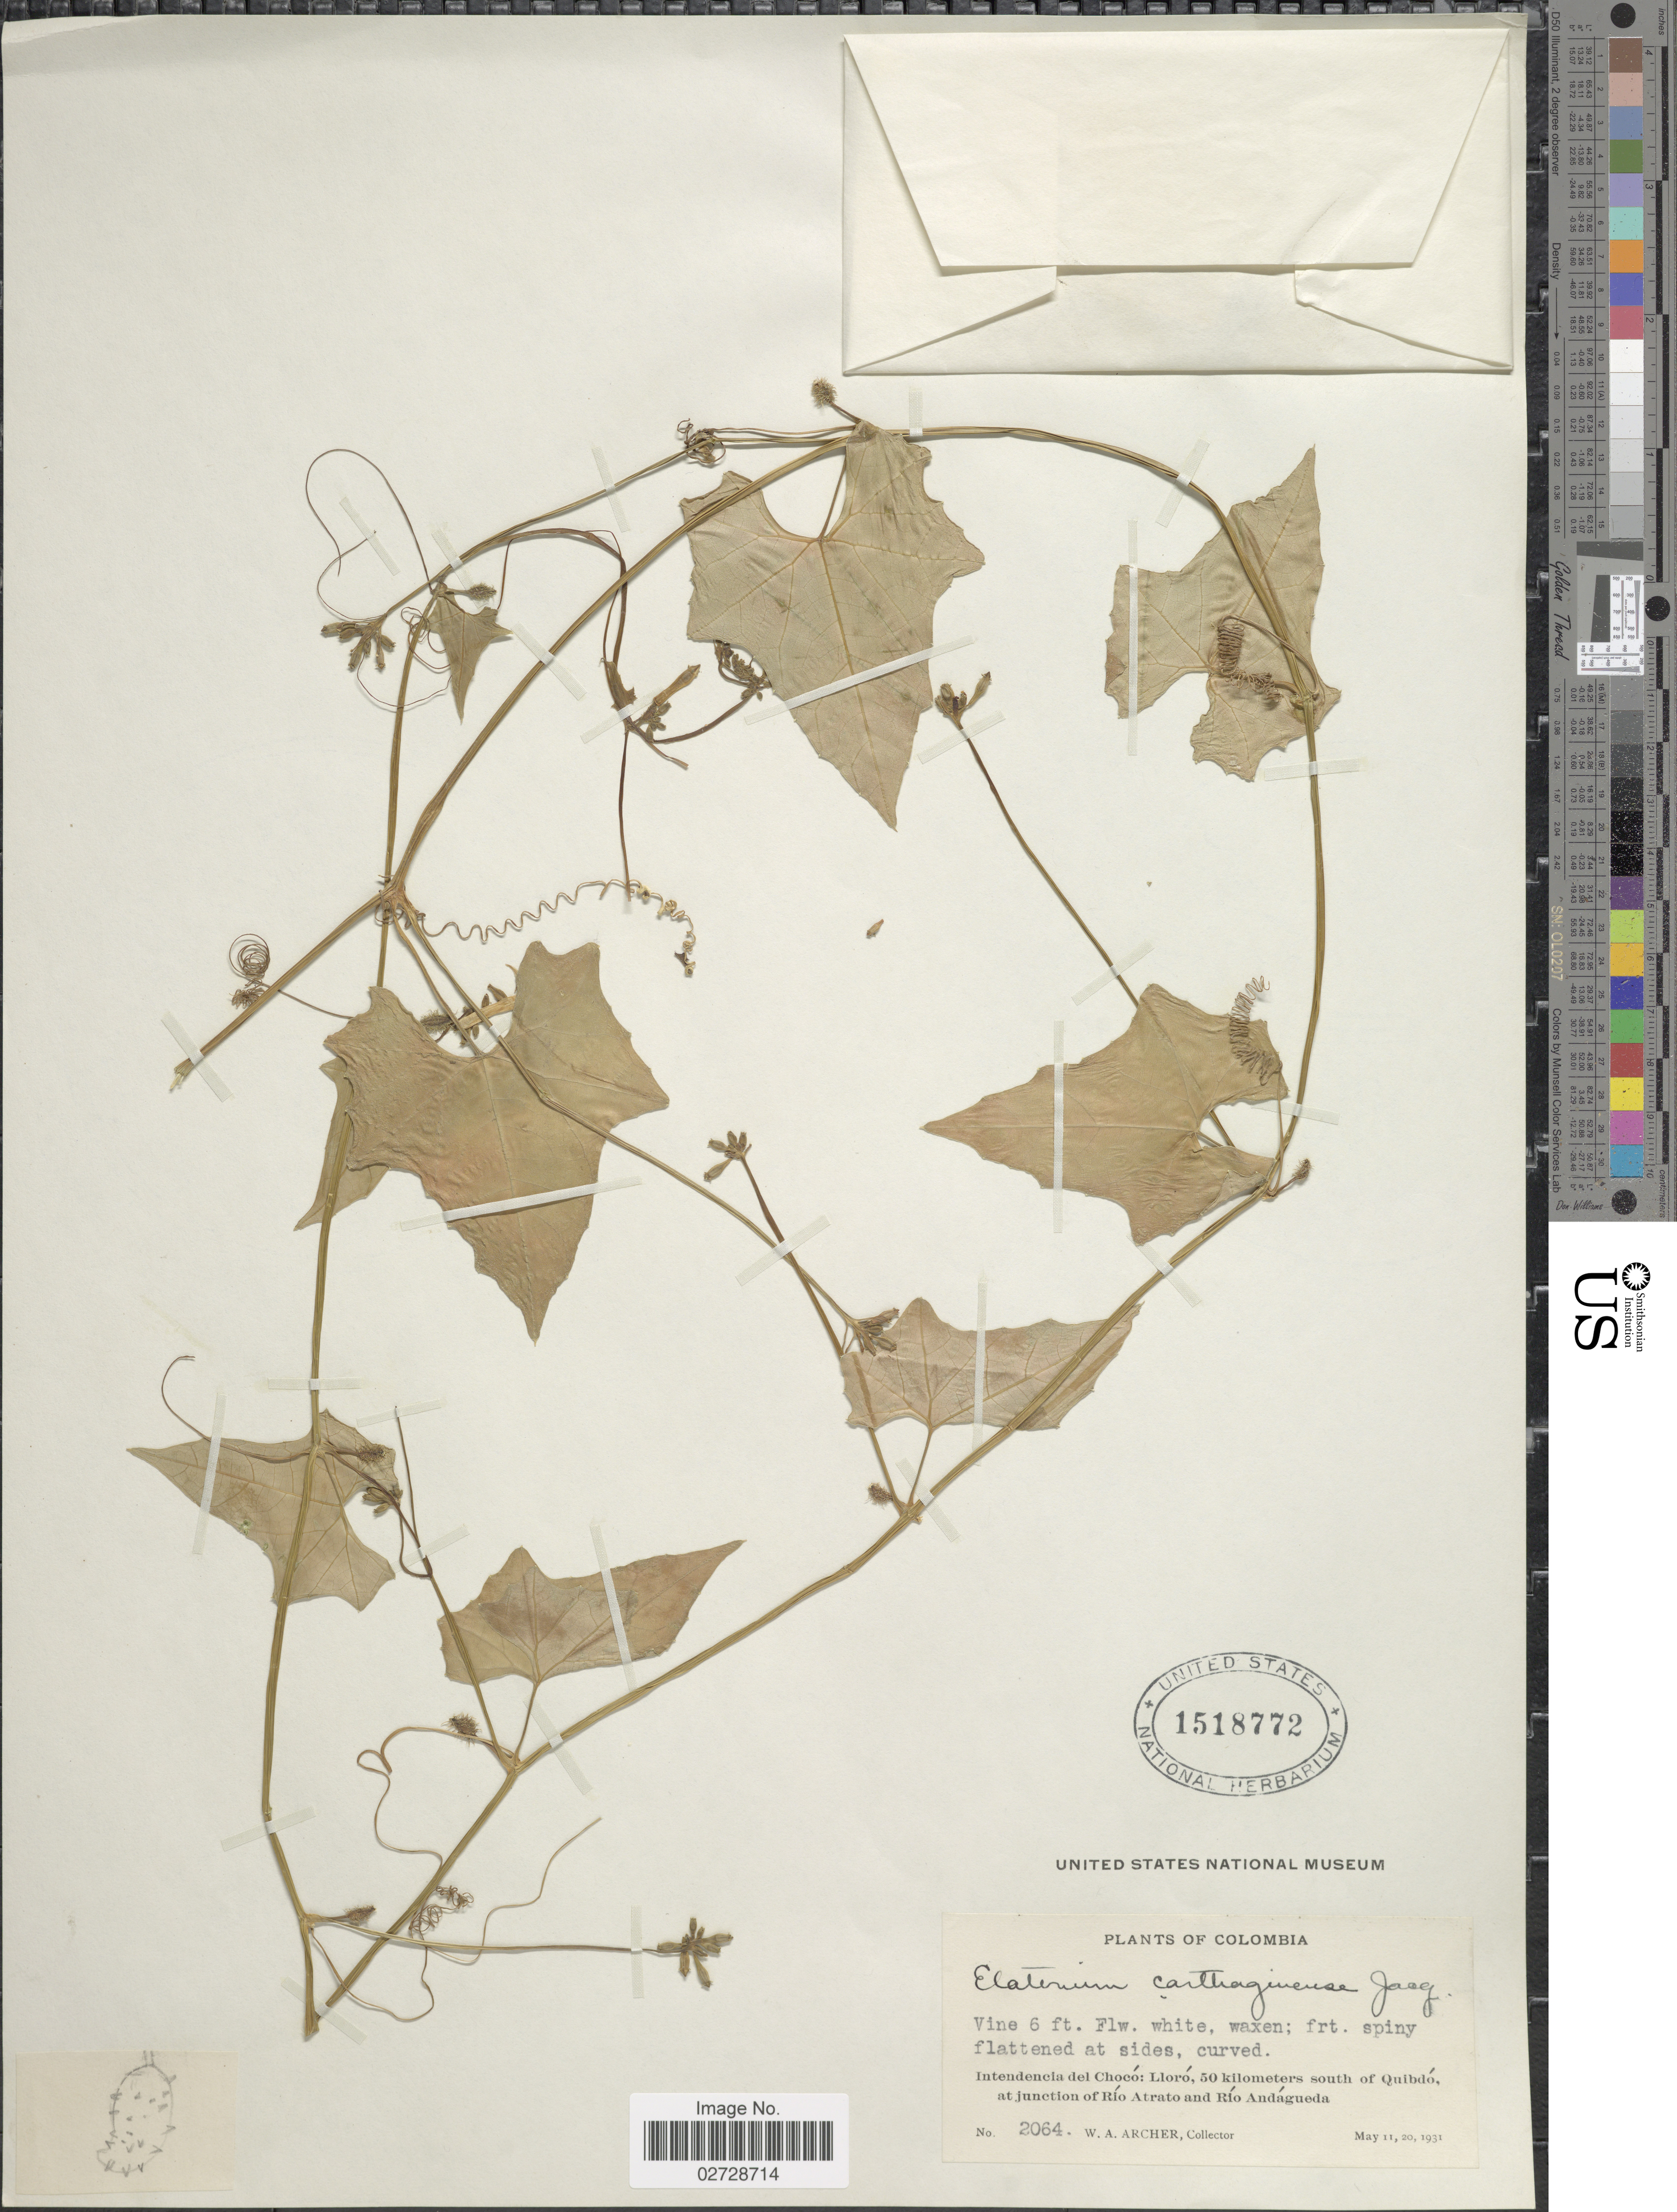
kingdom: Plantae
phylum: Tracheophyta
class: Magnoliopsida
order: Cucurbitales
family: Cucurbitaceae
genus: Cyclanthera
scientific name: Cyclanthera carthagenensis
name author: (Jacq.) H. Schaef. & S.S. Renner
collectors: W. A. Archer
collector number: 2064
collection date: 1931-05-11/1931-05-20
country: Colombia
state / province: Chocó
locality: Intendencia del Chocó: Lloró, 50 kilometers south of Quibdó, at junction of Río Atrato and Río Andagueda.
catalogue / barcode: US 1518772